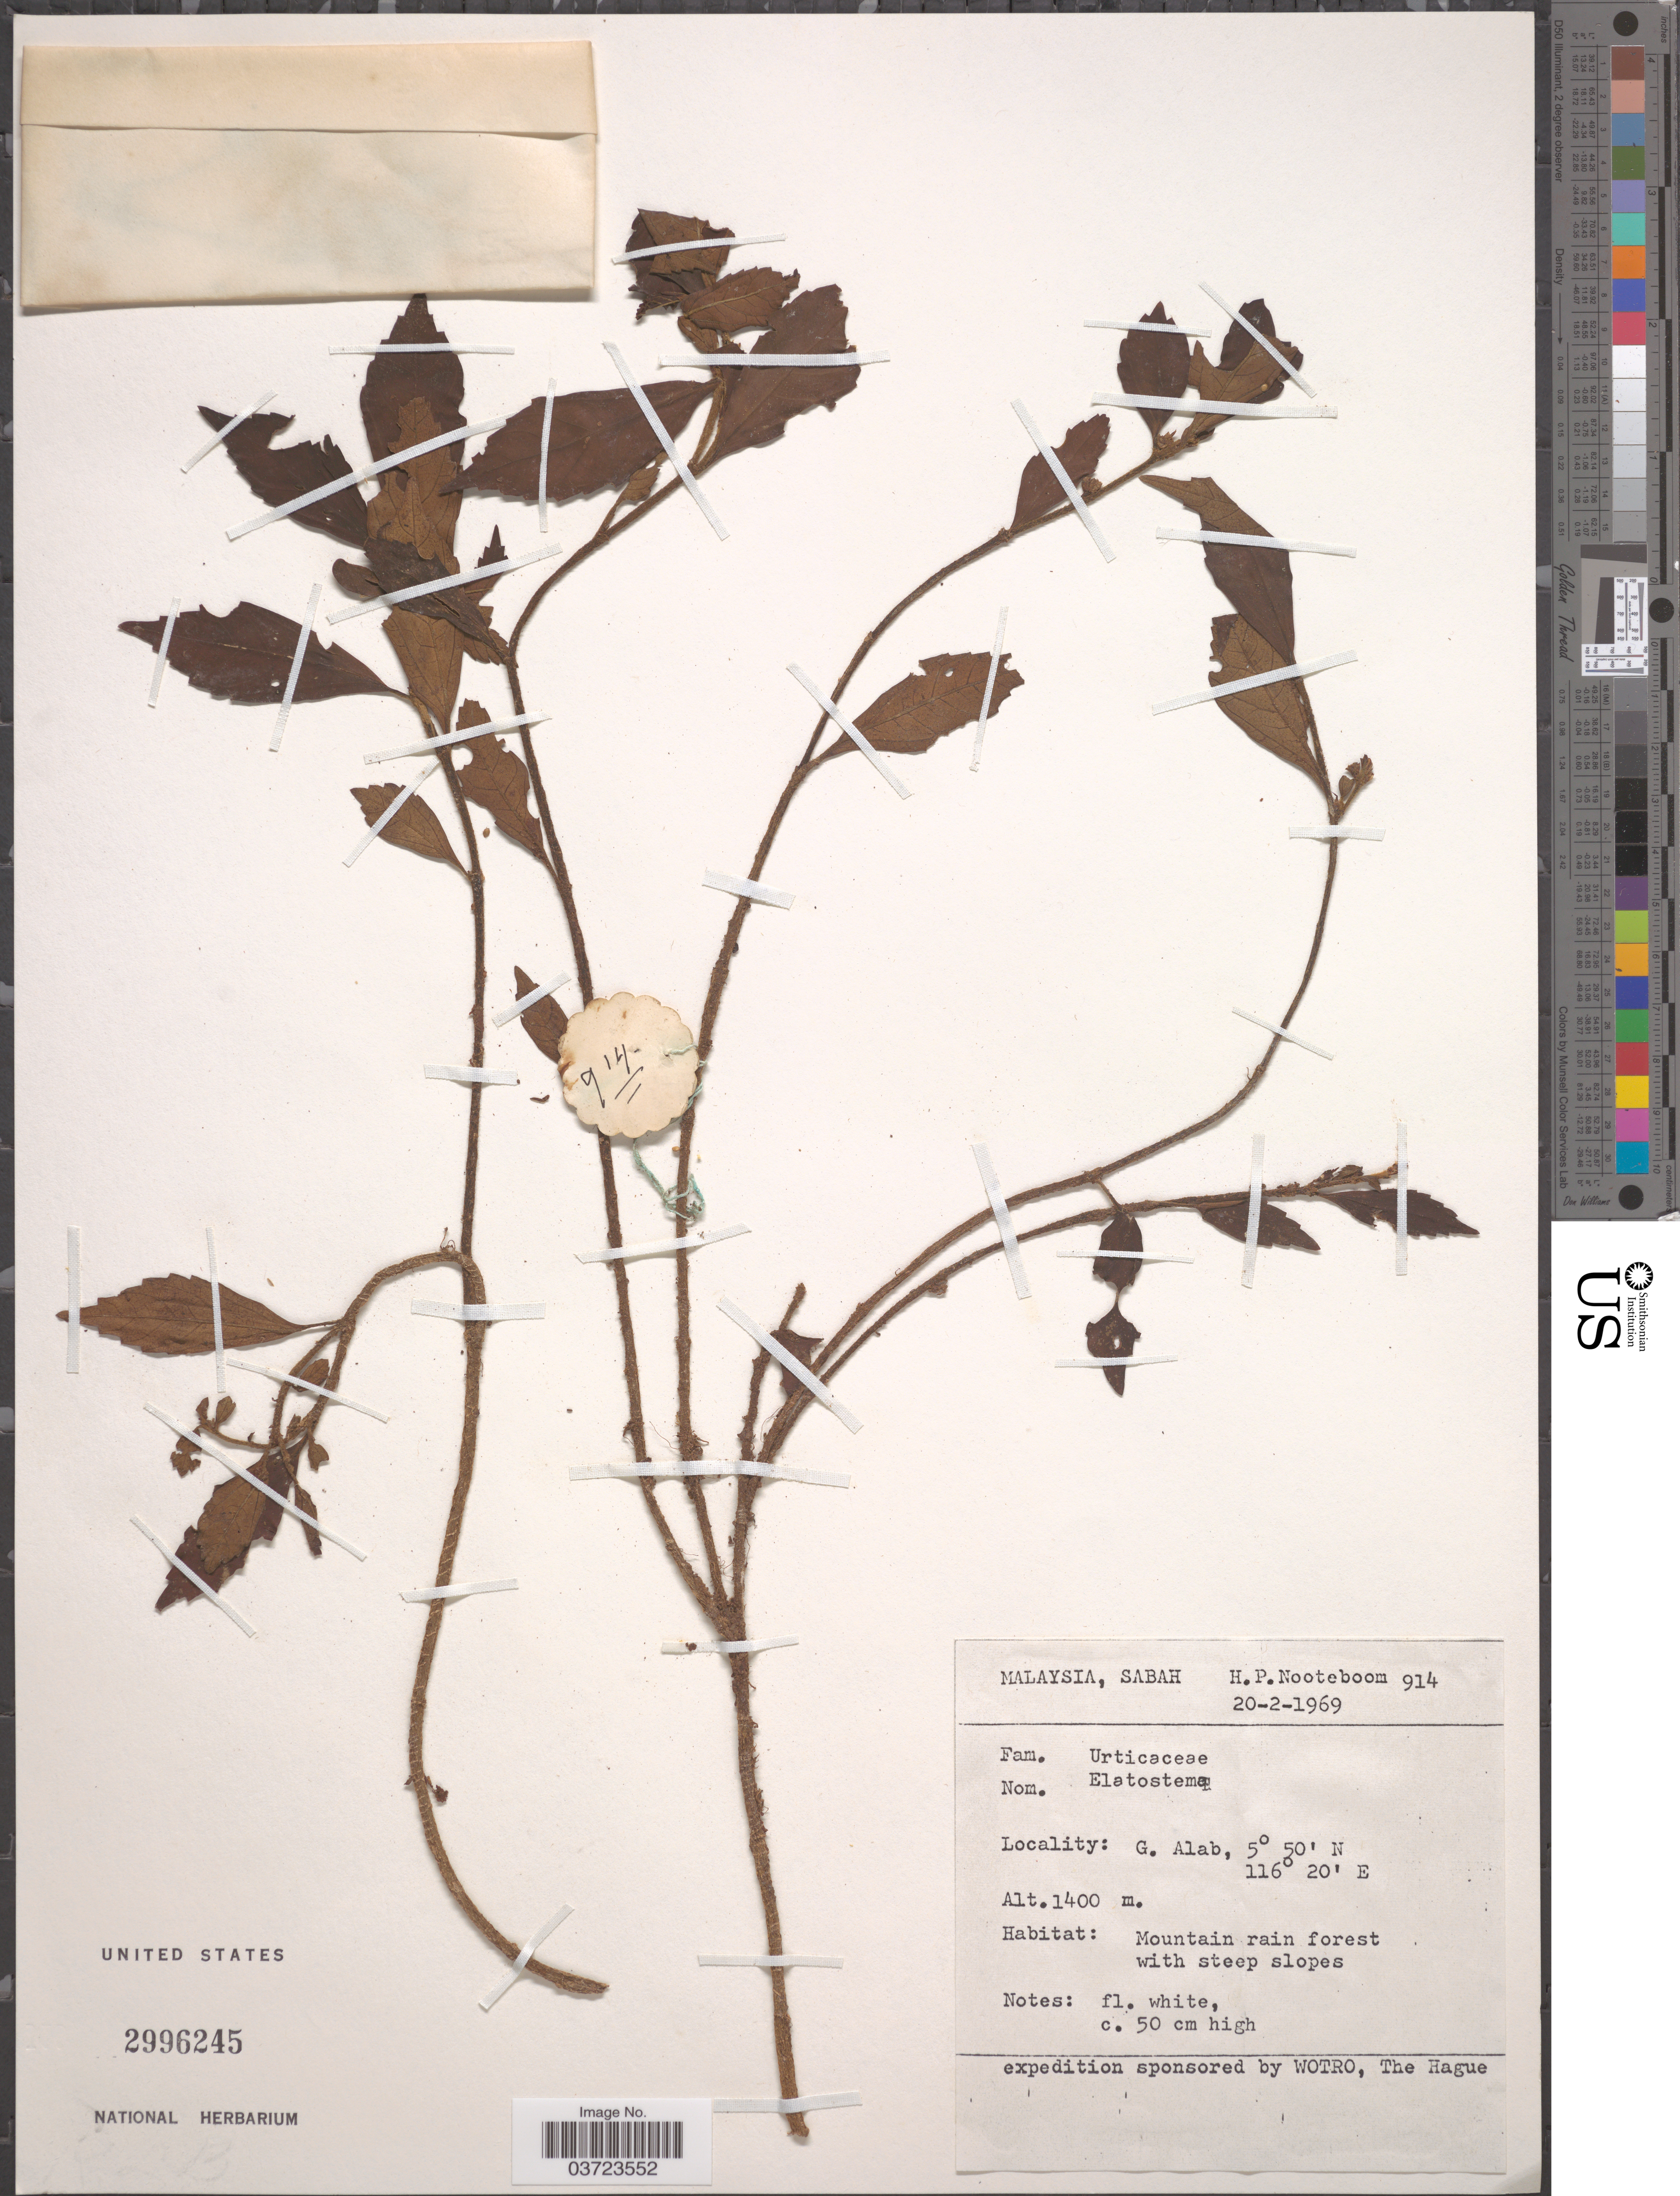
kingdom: Plantae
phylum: Tracheophyta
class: Magnoliopsida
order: Rosales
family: Urticaceae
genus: Elatostema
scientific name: Elatostema sp.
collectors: H. P. Nooteboom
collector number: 914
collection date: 1969-02-20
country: Malaysia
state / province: Sabah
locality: G. Alab.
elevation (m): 1400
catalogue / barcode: US 2996245